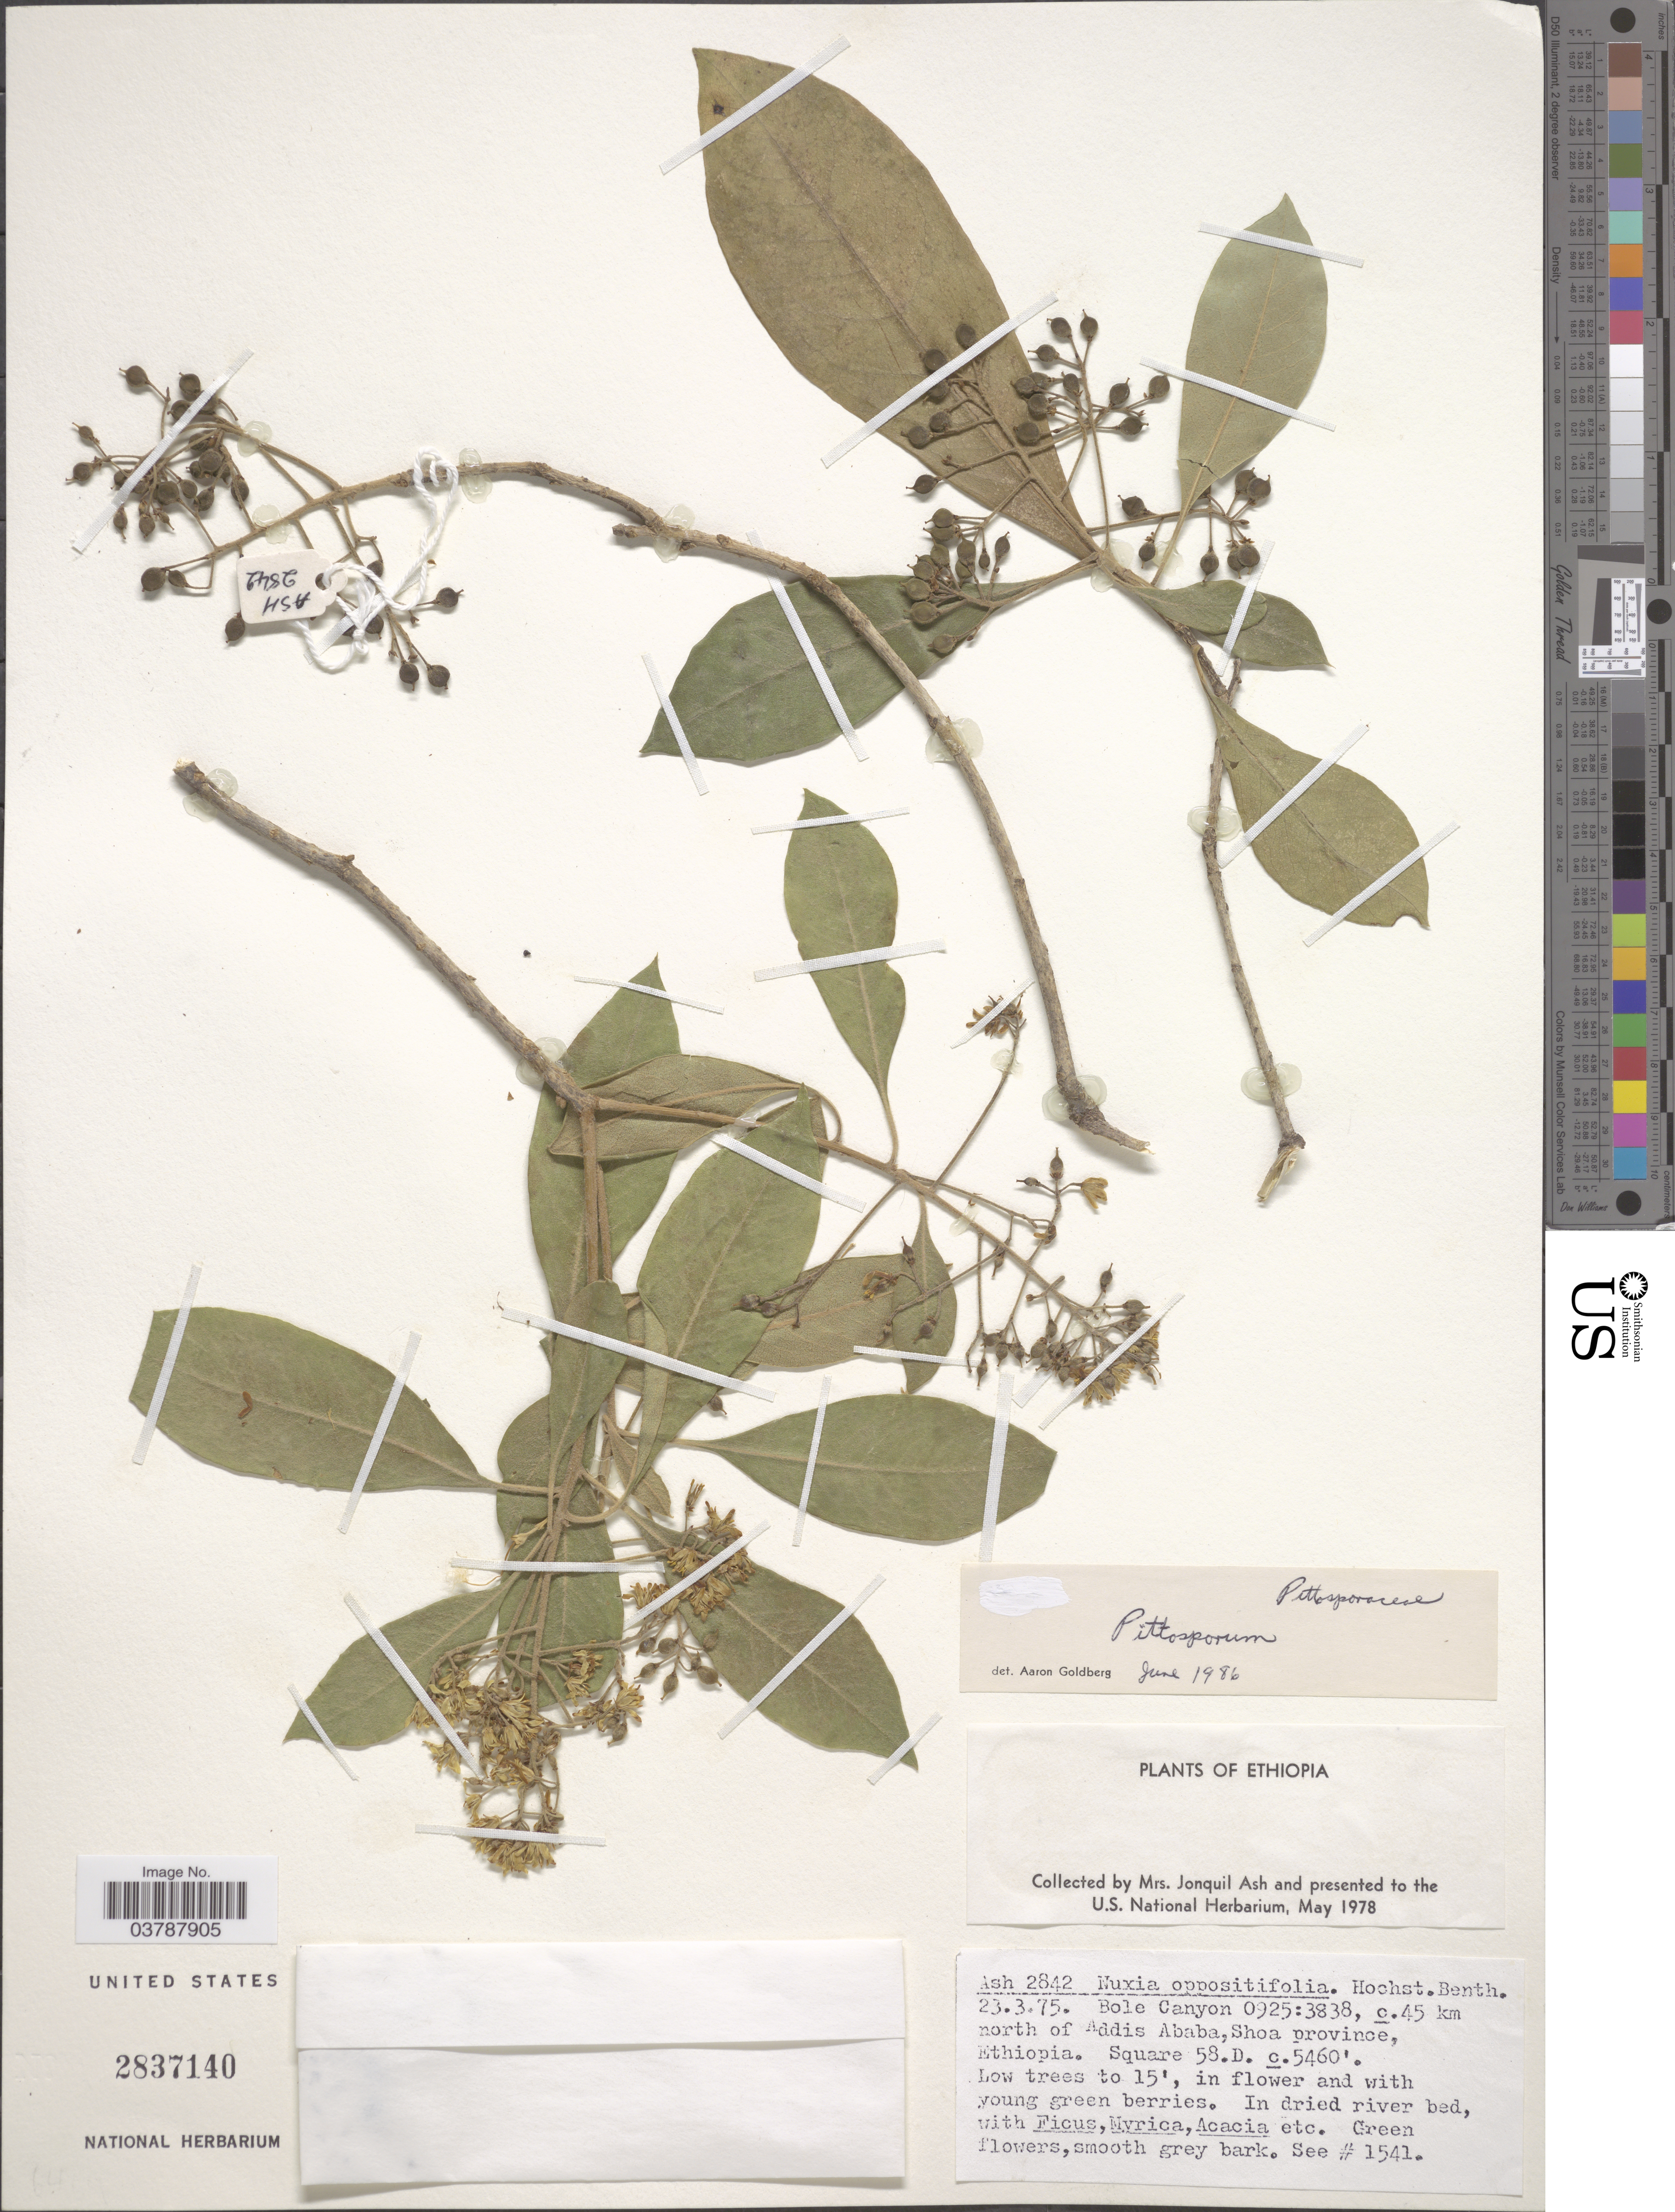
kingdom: Plantae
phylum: Tracheophyta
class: Magnoliopsida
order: Apiales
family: Pittosporaceae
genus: Pittosporum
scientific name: Pittosporum sp.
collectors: J. Ash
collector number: Ash2842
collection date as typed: Transcribed d/m/y: 23/3/75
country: Ethiopia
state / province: Addis Ababa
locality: Bole Canyon 0925:3838, c. 45 km north of Addis Ababa, Shoa province. Square 58.D.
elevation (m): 1664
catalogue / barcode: US 2837140